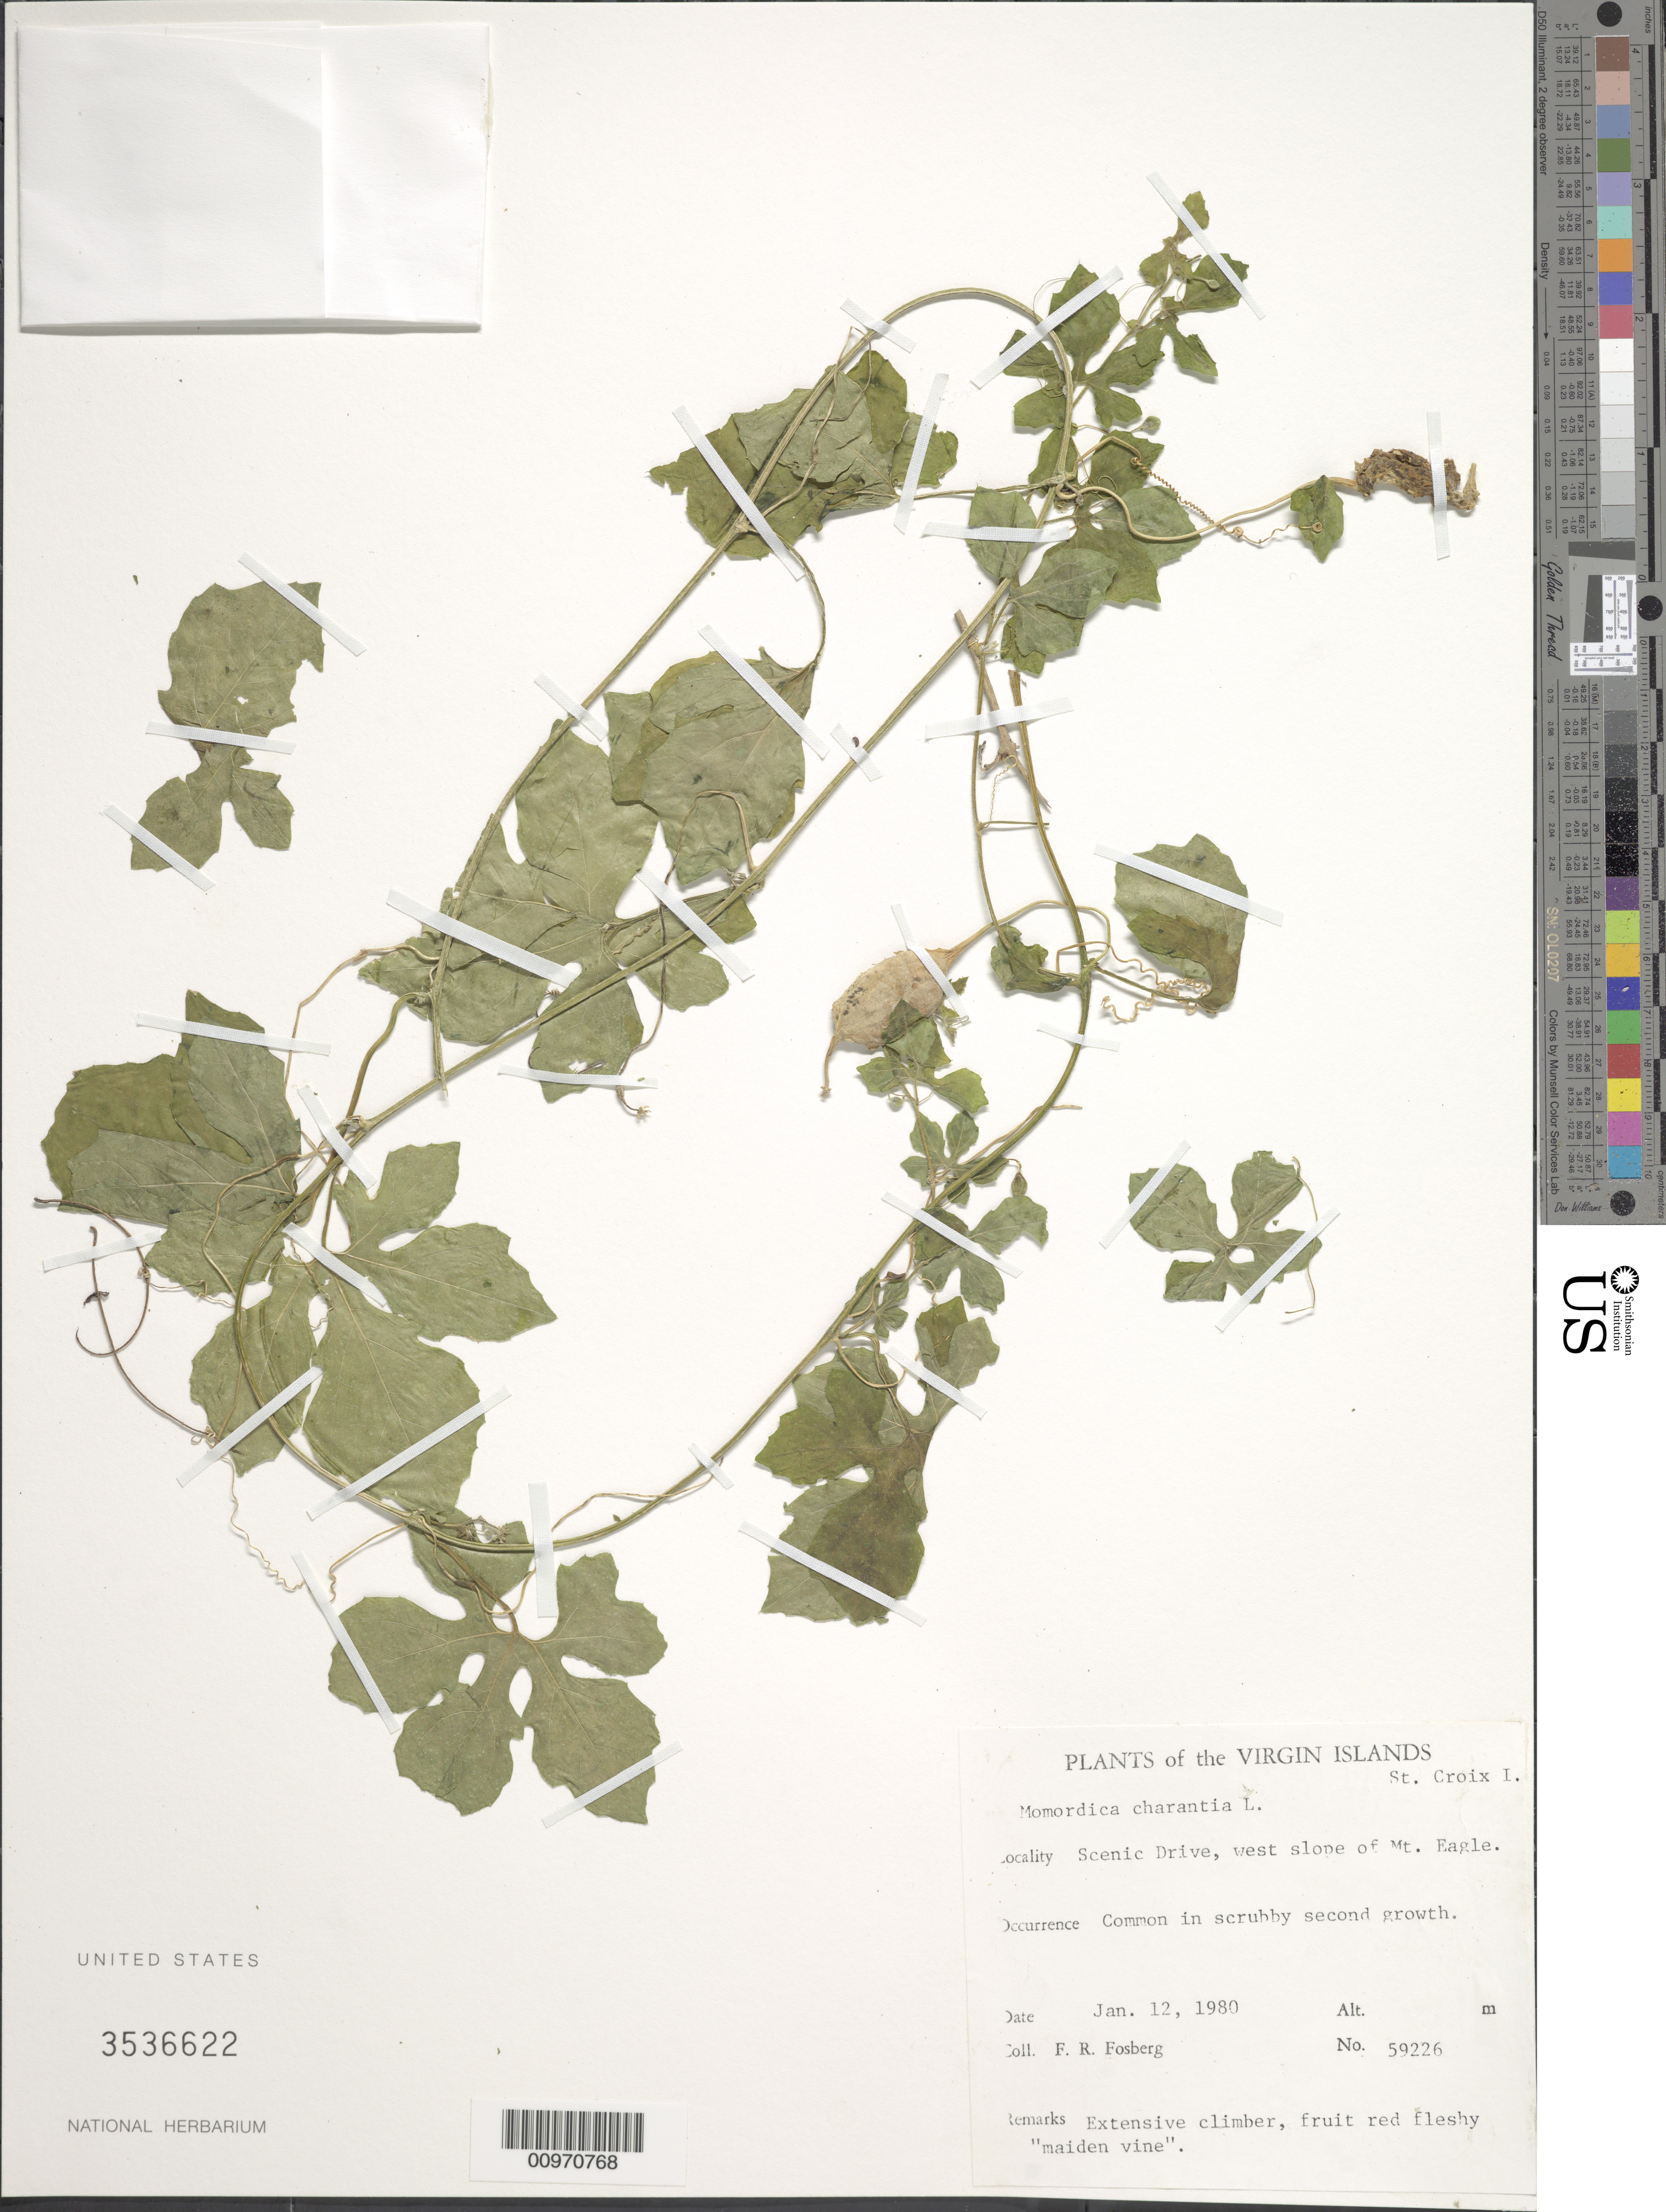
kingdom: Plantae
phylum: Tracheophyta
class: Magnoliopsida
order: Cucurbitales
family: Cucurbitaceae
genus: Momordica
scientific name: Momordica charantia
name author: L.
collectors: F. R. Fosberg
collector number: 59226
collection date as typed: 12 Jan 1980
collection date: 1980-01-12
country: U.S. Virgin Islands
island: St. Croix I.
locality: Scenic Drive, west slope of Mt. Eagle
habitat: In scrubby second growth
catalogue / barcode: US 3536622